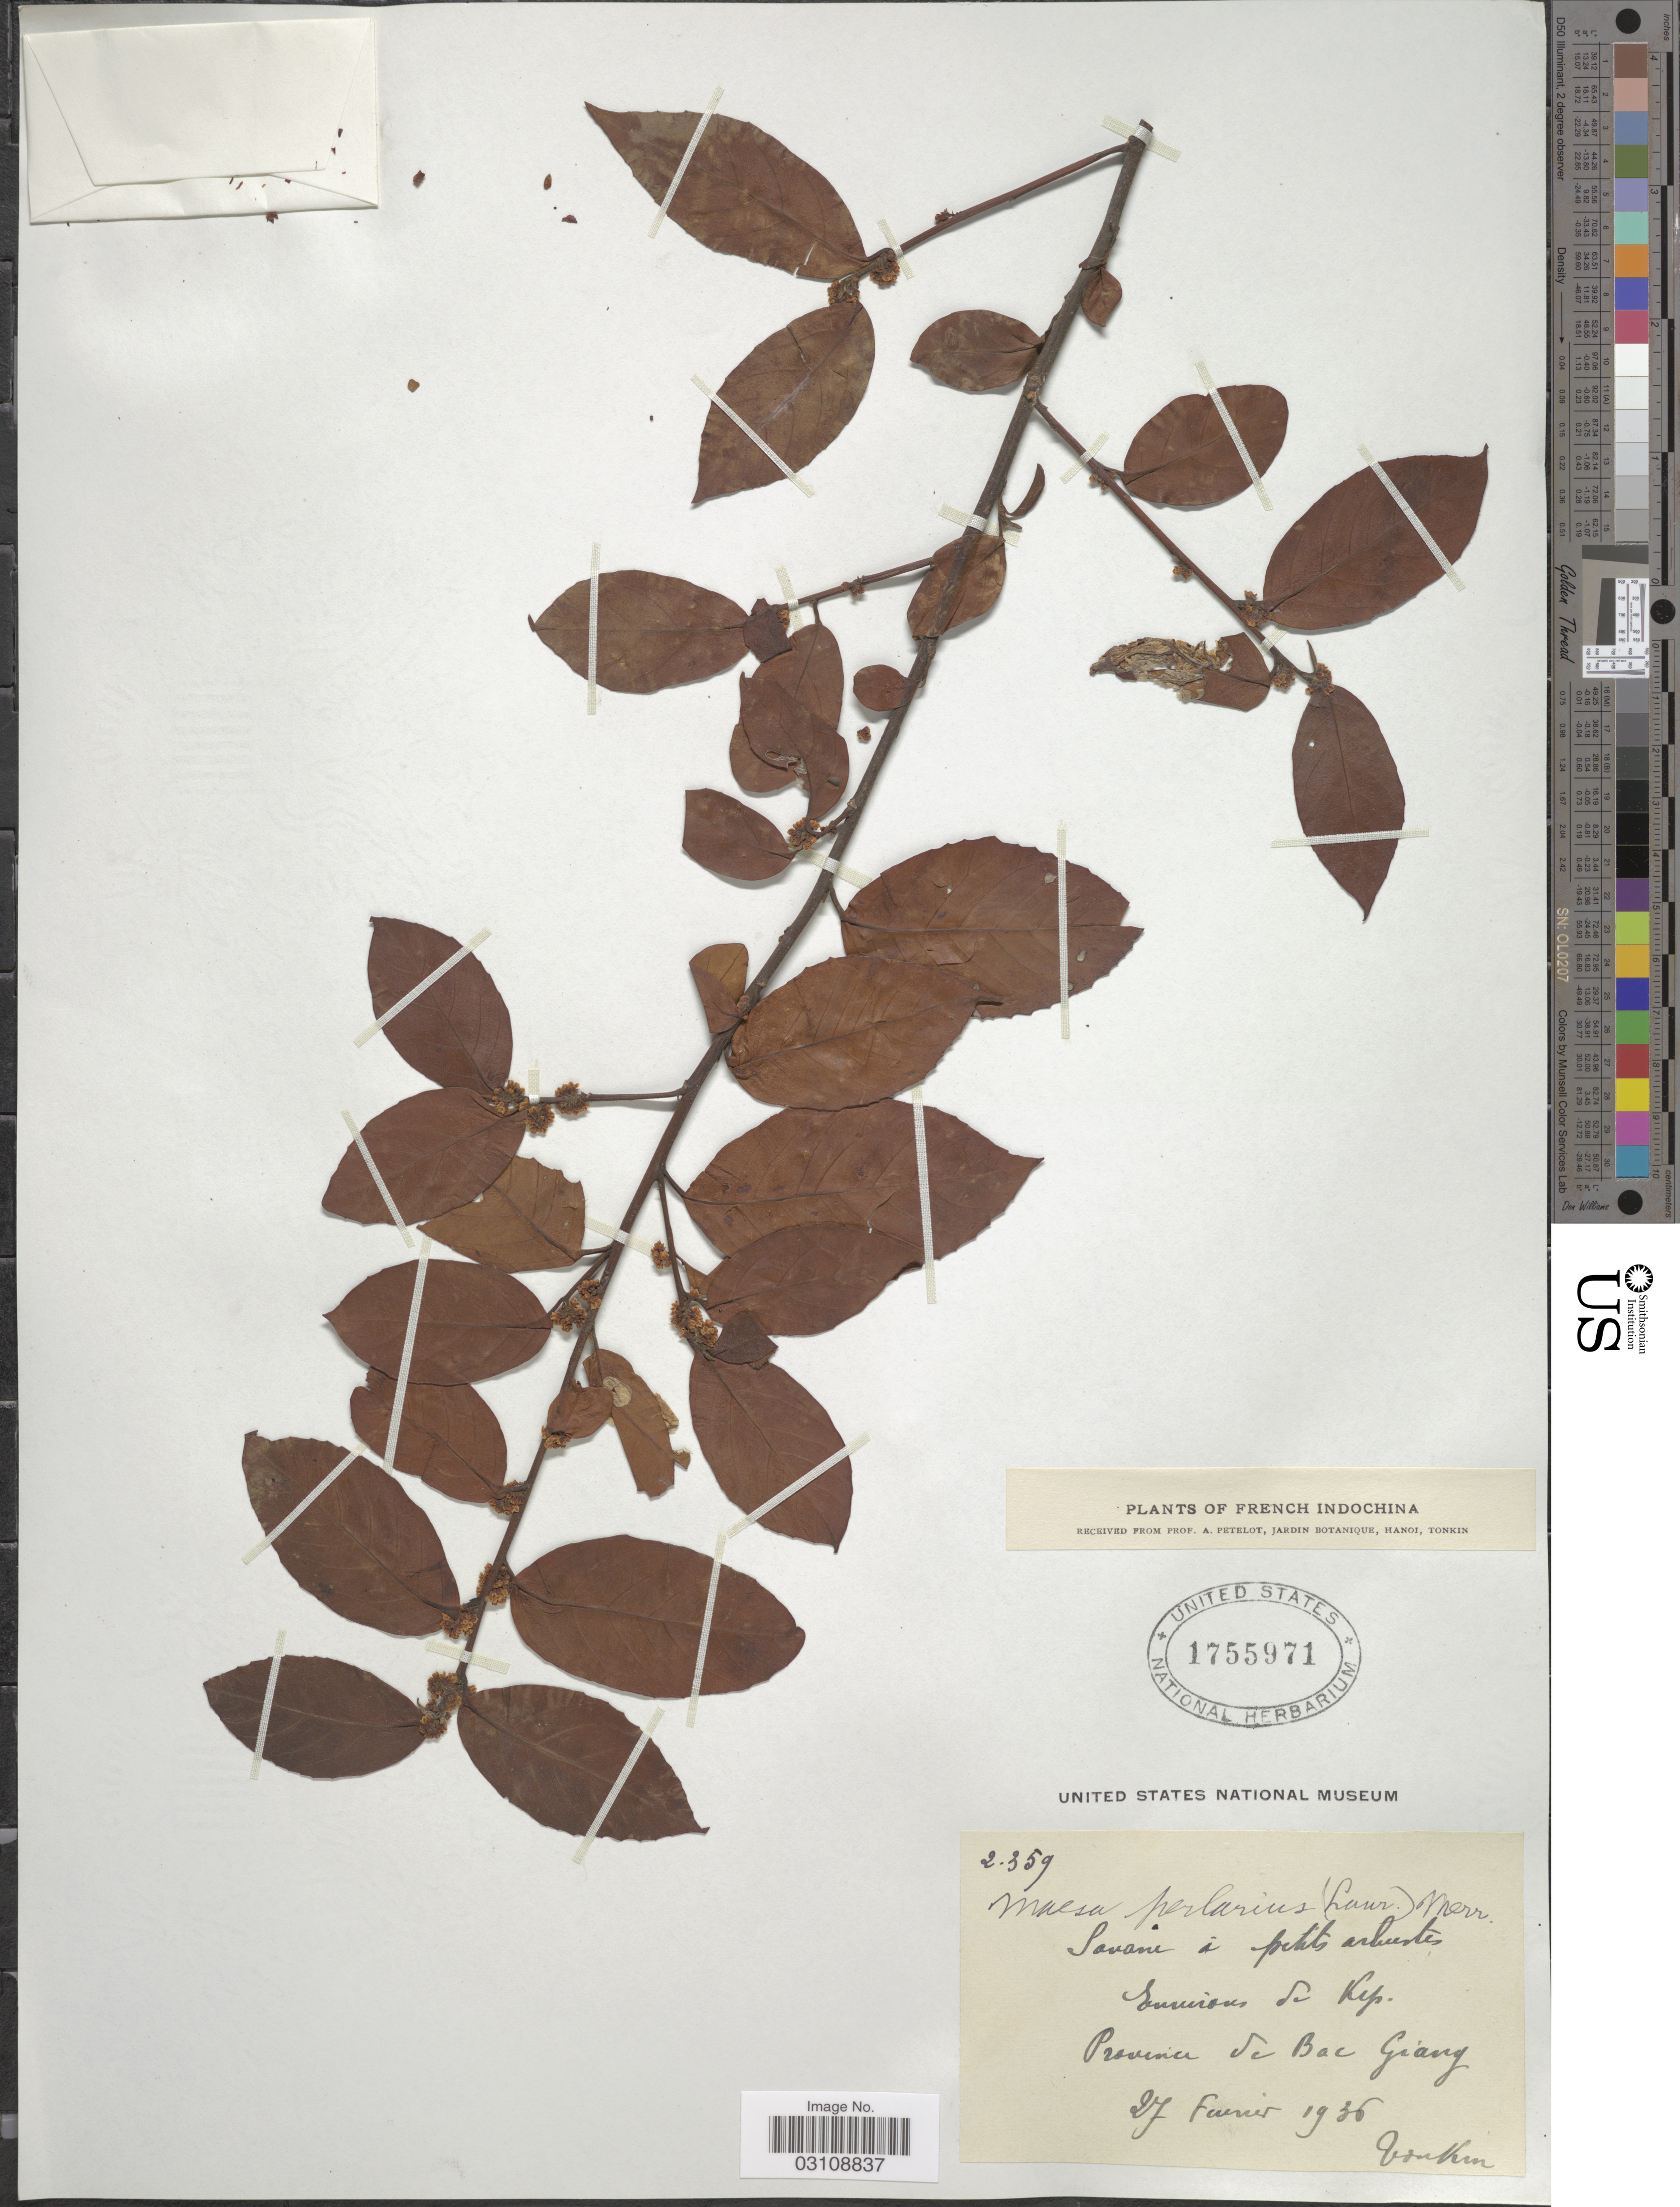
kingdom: Plantae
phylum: Tracheophyta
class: Magnoliopsida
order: Ericales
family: Primulaceae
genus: Maesa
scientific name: Maesa perlaria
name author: (Lour.) Merr.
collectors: A. Petelot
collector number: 2359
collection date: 1936-02-27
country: Vietnam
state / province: Bac Giang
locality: environs de Kep. Province de Bac Giang. Tonkin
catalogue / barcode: US 1755971